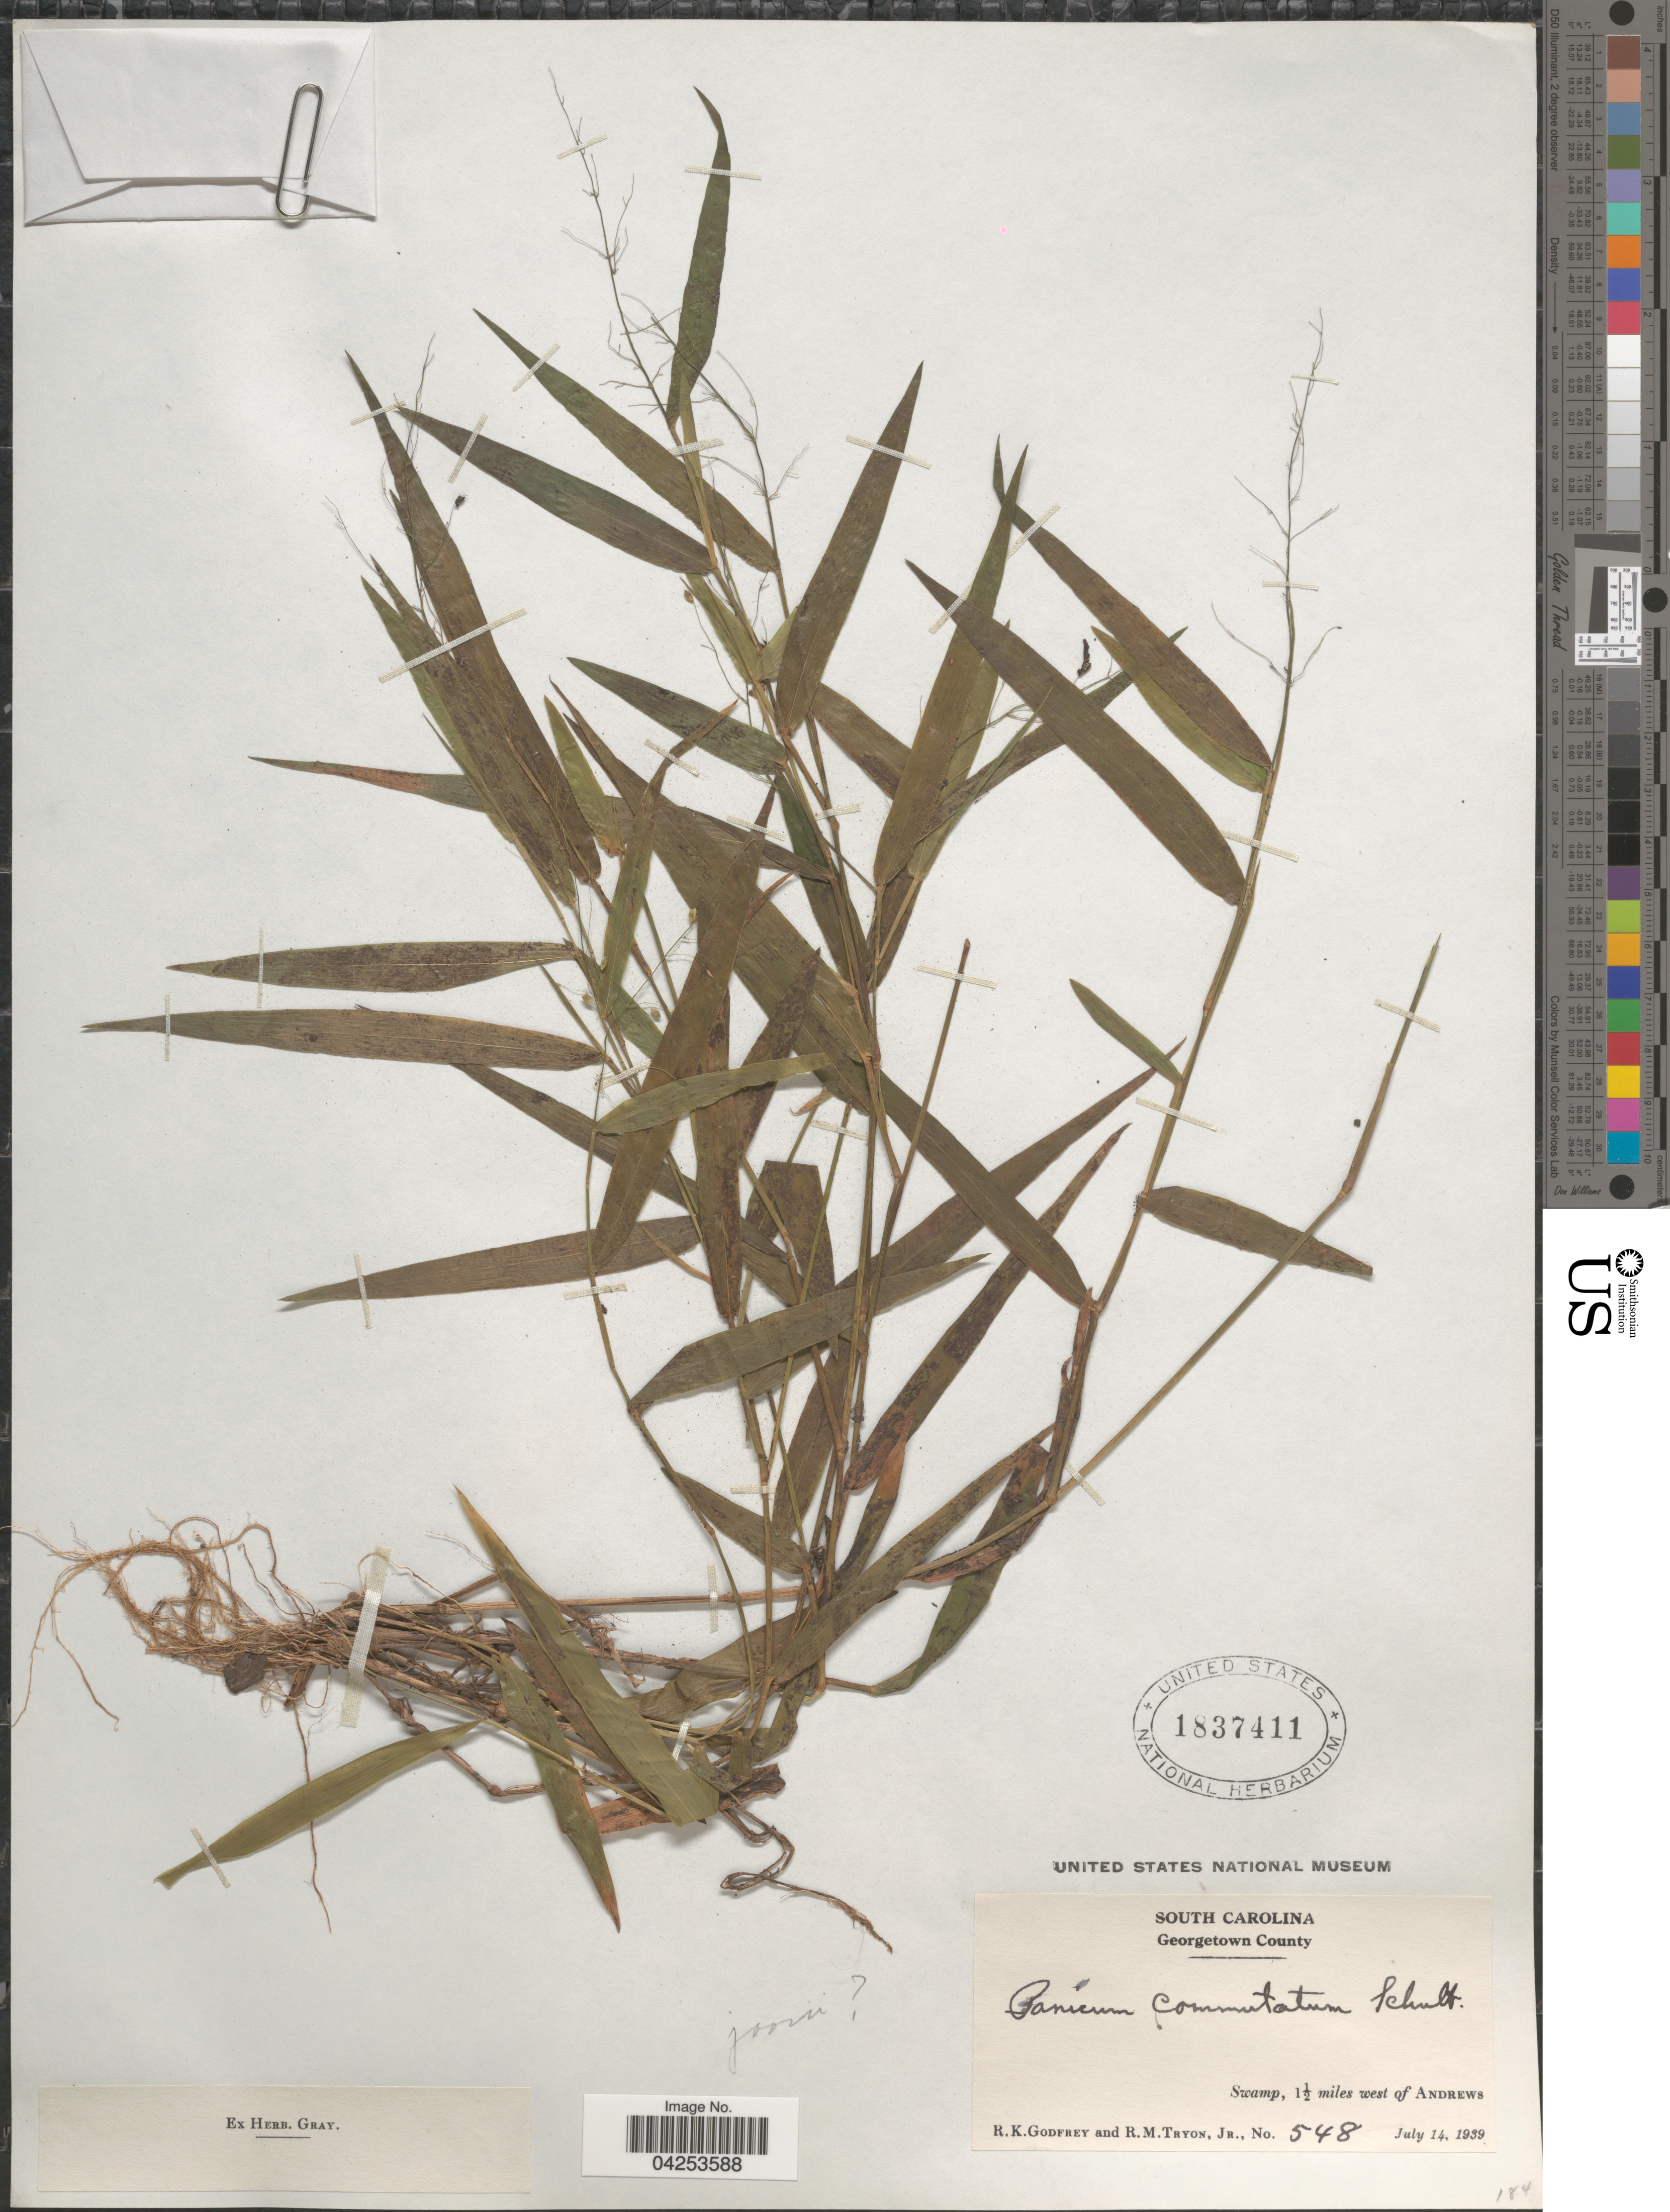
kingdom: Plantae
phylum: Tracheophyta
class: Liliopsida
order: Poales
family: Poaceae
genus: Dichanthelium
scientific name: Dichanthelium commutatum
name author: (Schult.) Gould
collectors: R. K. Godfrey & R. Tryon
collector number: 548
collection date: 1939-07-14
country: United States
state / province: South Carolina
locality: Georgetown County. Swamp, 1½ miles west of Andrews.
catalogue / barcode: US 1837411